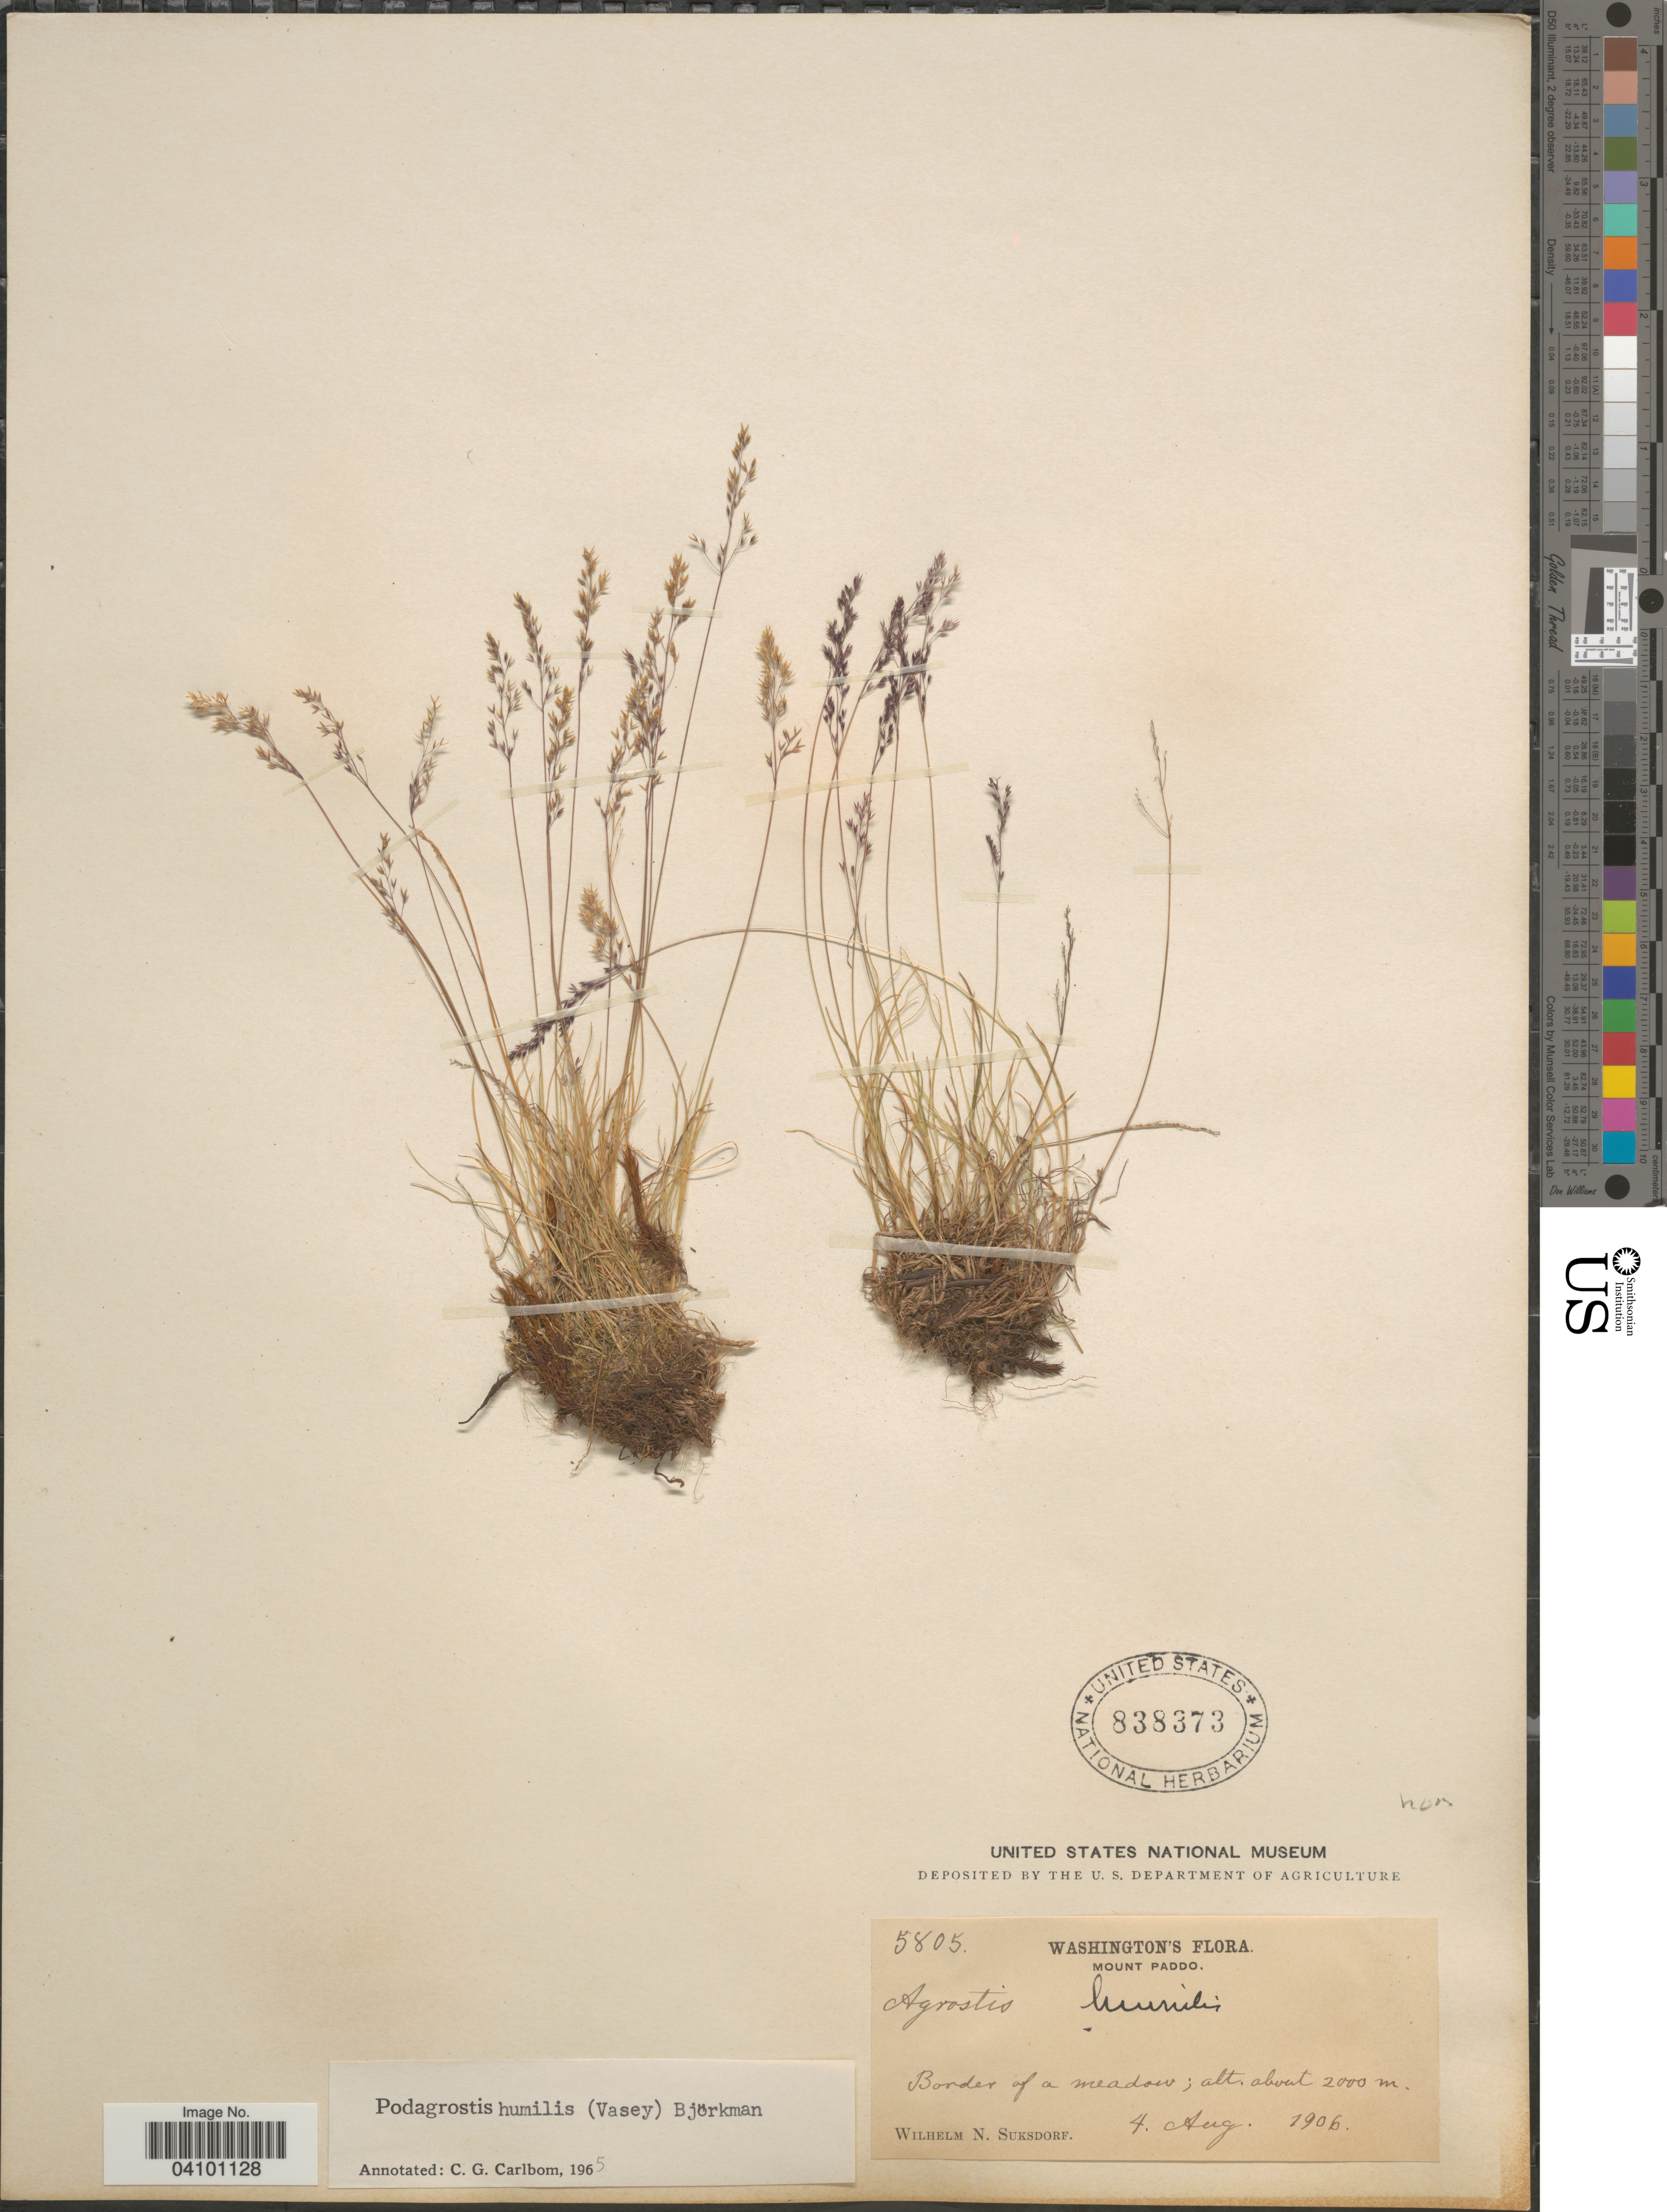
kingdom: Plantae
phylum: Tracheophyta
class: Liliopsida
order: Poales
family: Poaceae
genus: Podagrostis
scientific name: Podagrostis humilis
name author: (Vasey) Björkman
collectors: W. N. Suksdorf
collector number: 5805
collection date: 1906-08-04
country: United States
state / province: Washington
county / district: Skamania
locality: Mount Paddo. Border of a meadow.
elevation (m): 200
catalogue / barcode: US 838373